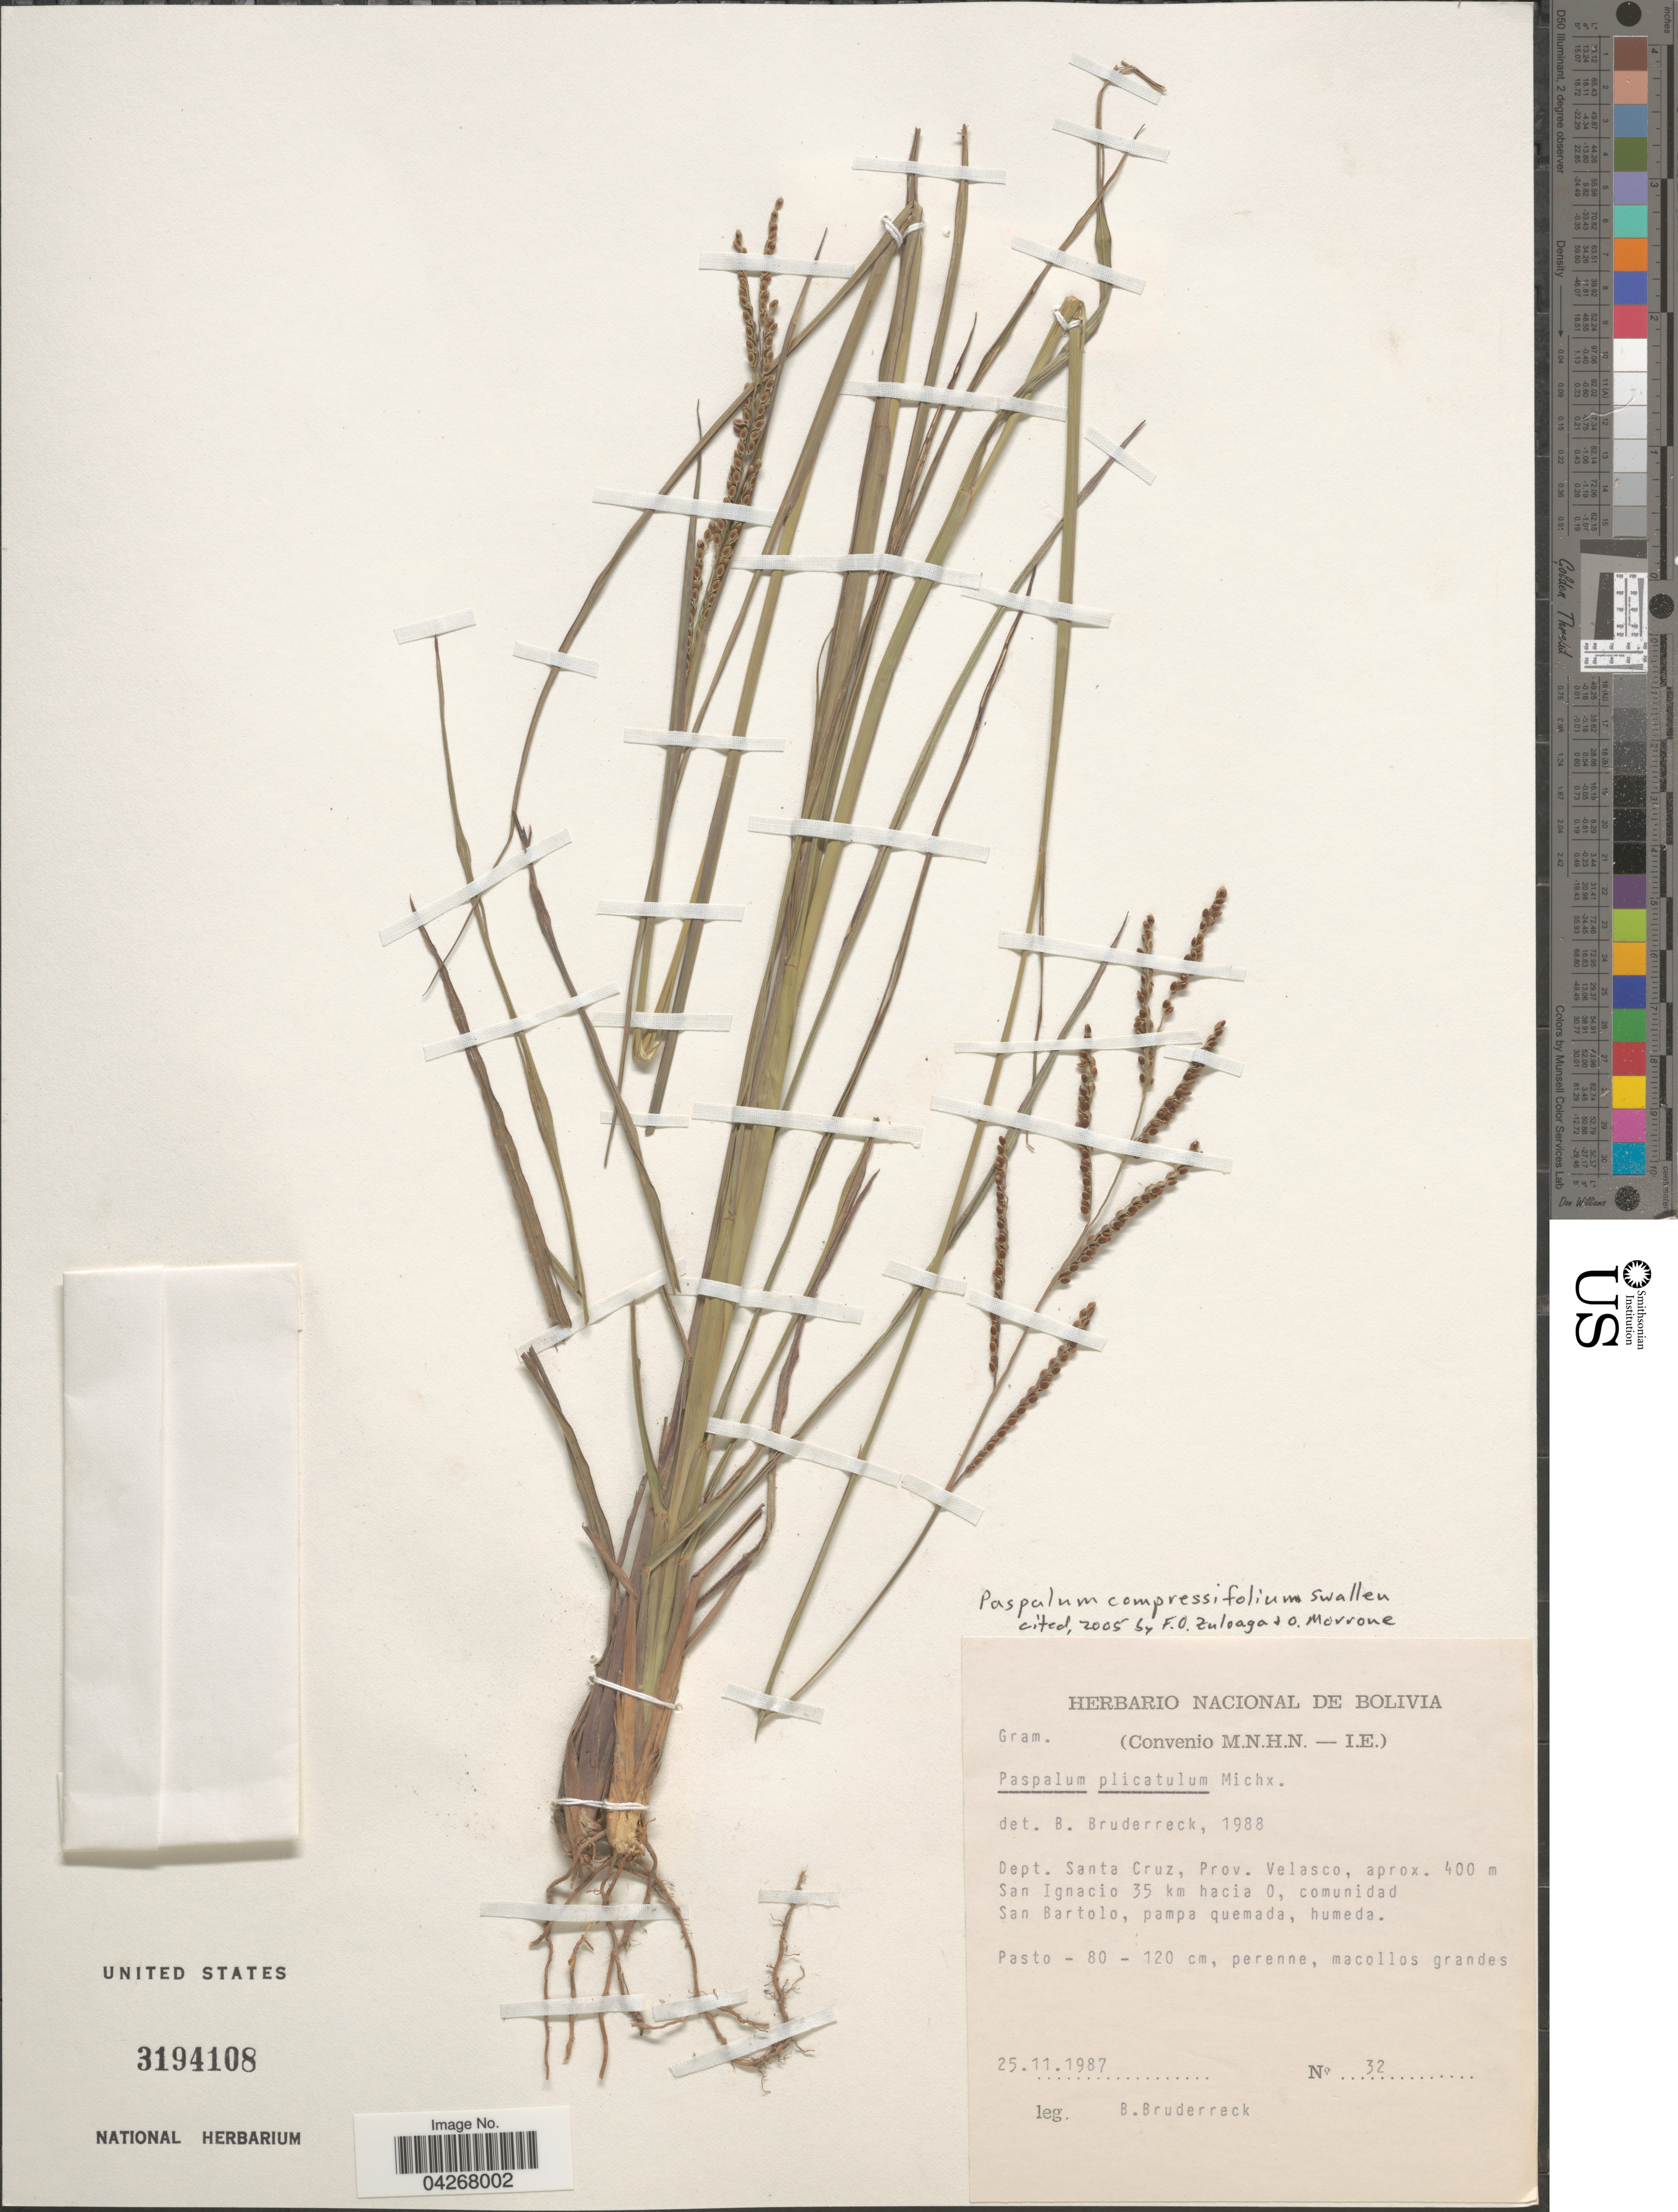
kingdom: Plantae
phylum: Tracheophyta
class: Liliopsida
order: Poales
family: Poaceae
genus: Paspalum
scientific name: Paspalum compressifolium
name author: Swallen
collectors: B. Bruderreck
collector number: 32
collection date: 1987-11-25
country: Bolivia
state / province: Santa Cruz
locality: Dept. Santa Cruz, Prov. Velasco, aprox. 400 m San Ignacio 35 km hacia O, comunidad San Bartolo, pampa quemada, humeda.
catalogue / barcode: US 3194108